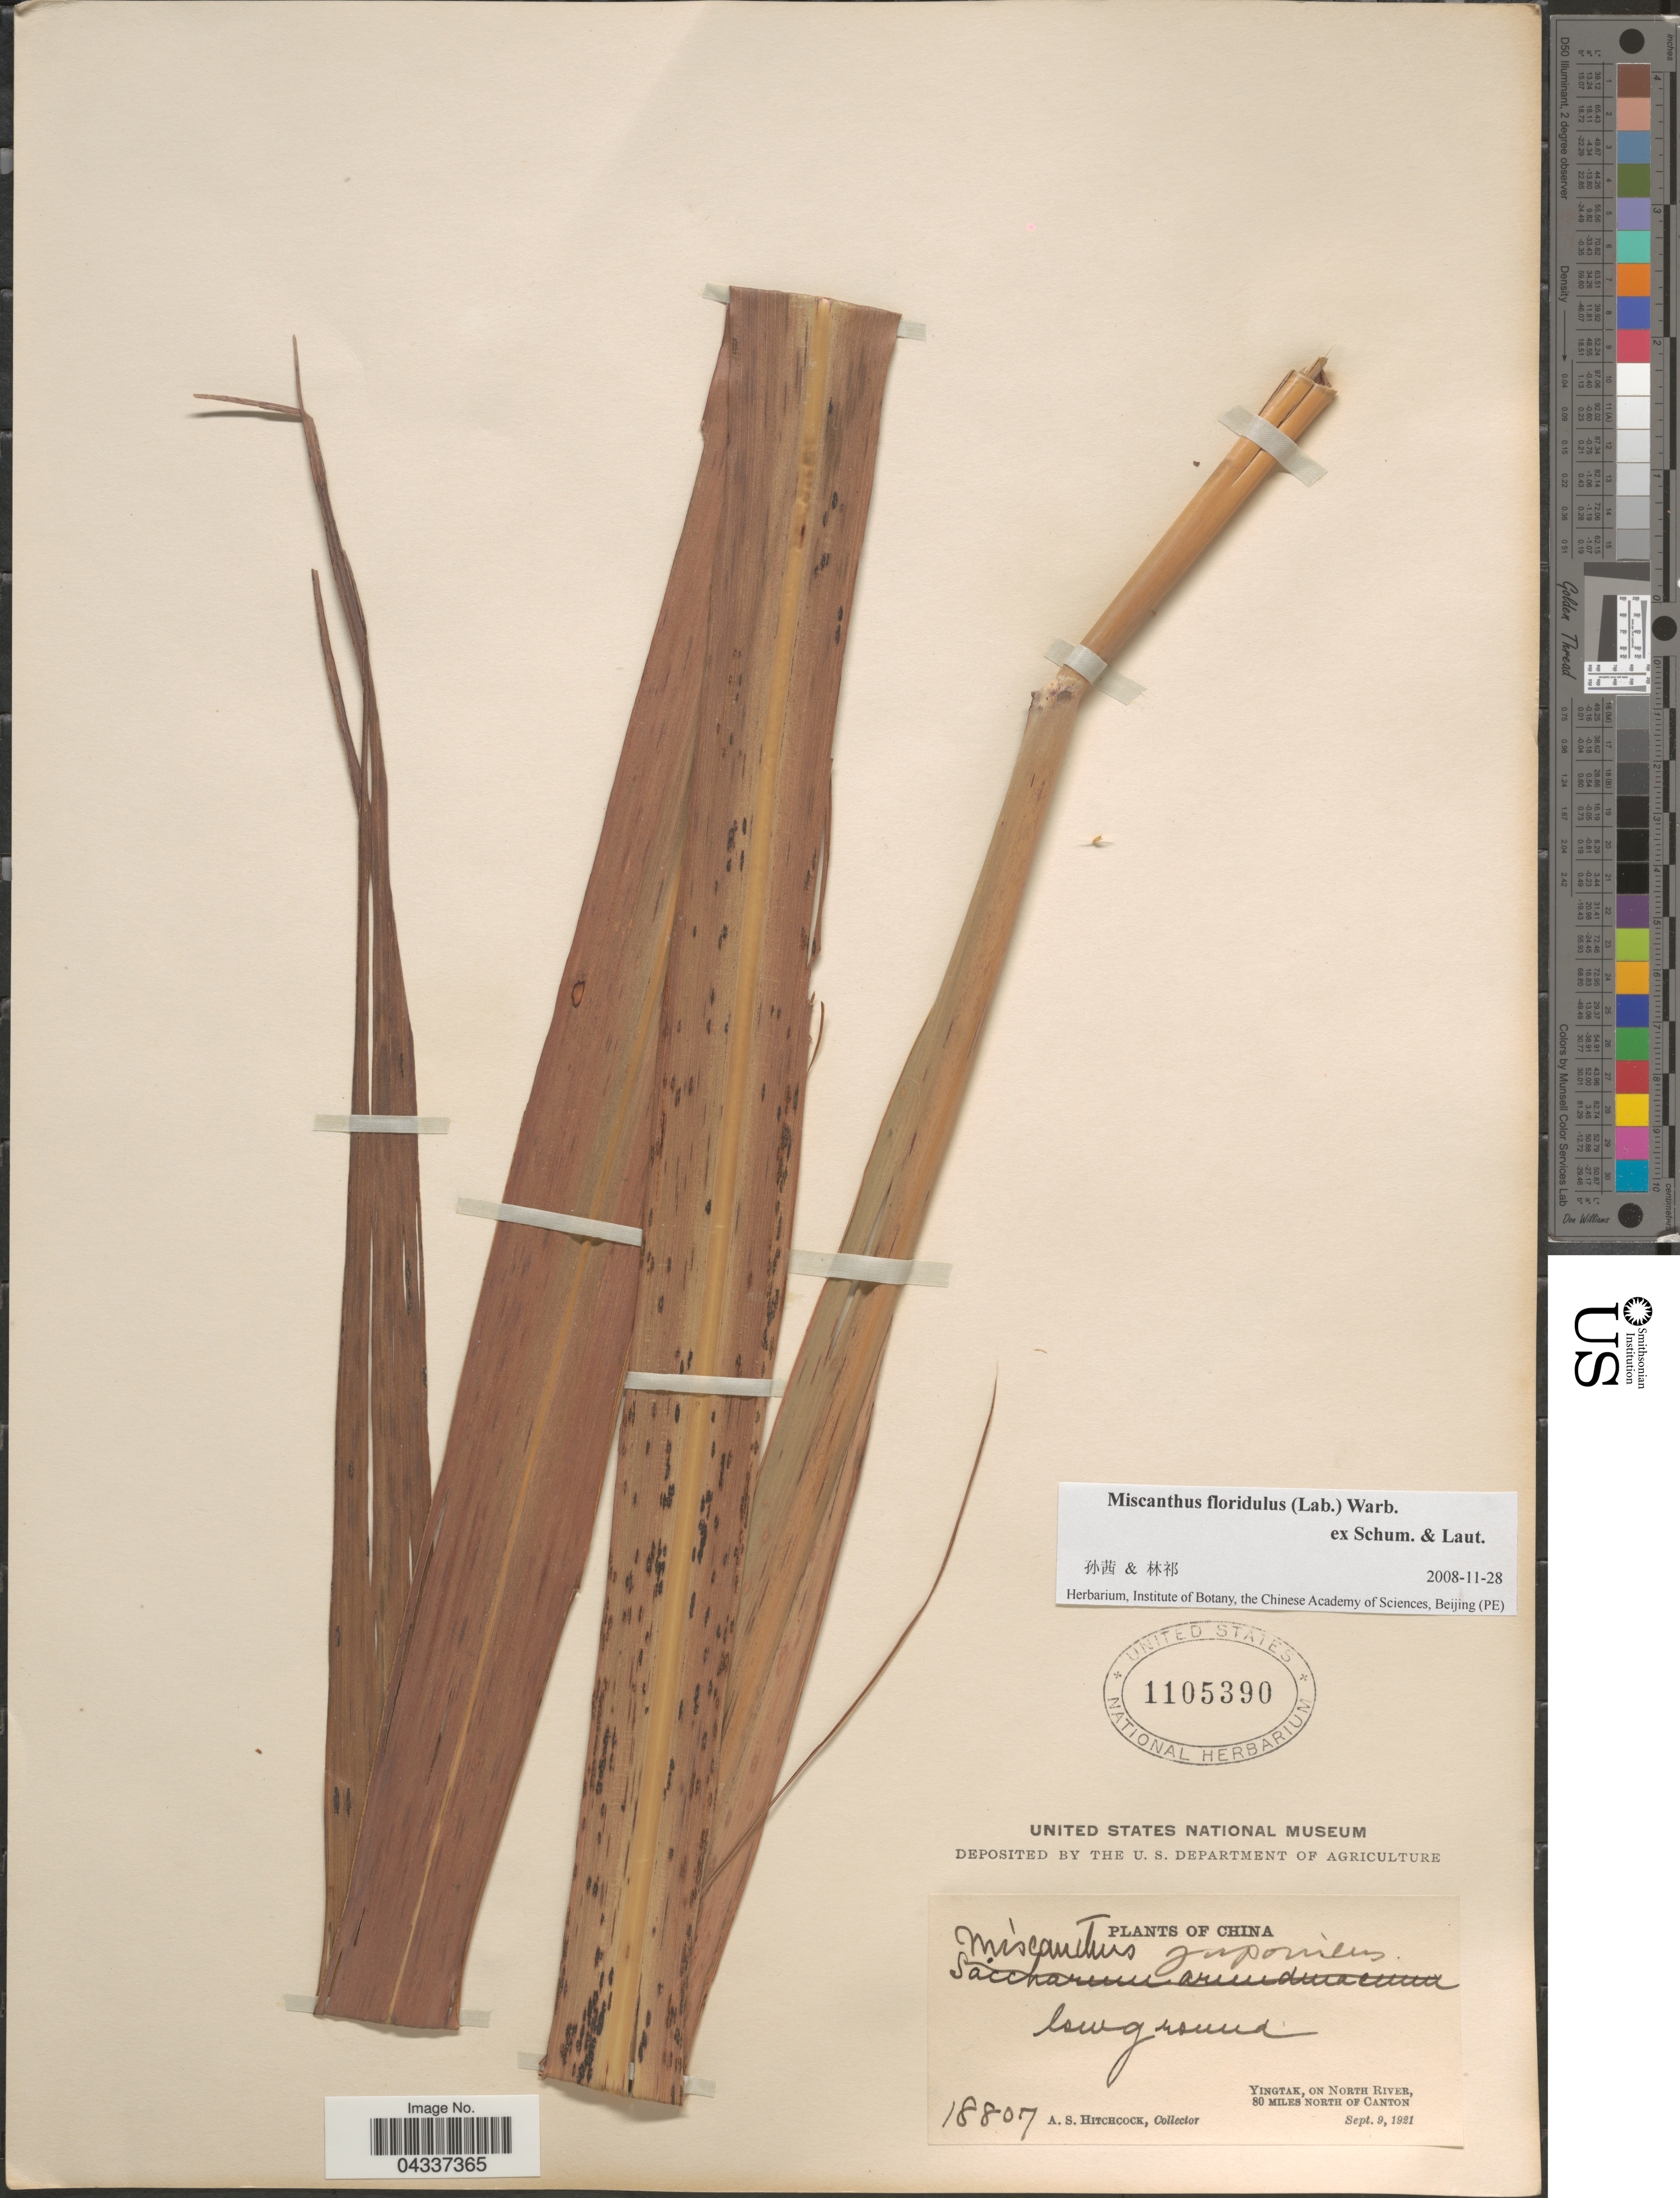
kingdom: Plantae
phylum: Tracheophyta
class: Liliopsida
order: Poales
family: Poaceae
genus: Miscanthus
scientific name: Miscanthus floridulus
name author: (Labill.) Warb.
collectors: A. S. Hitchcock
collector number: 18807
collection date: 1921-09-09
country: China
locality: Yingtak, on North River, 80 miles north of Canton.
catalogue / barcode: US 1105390